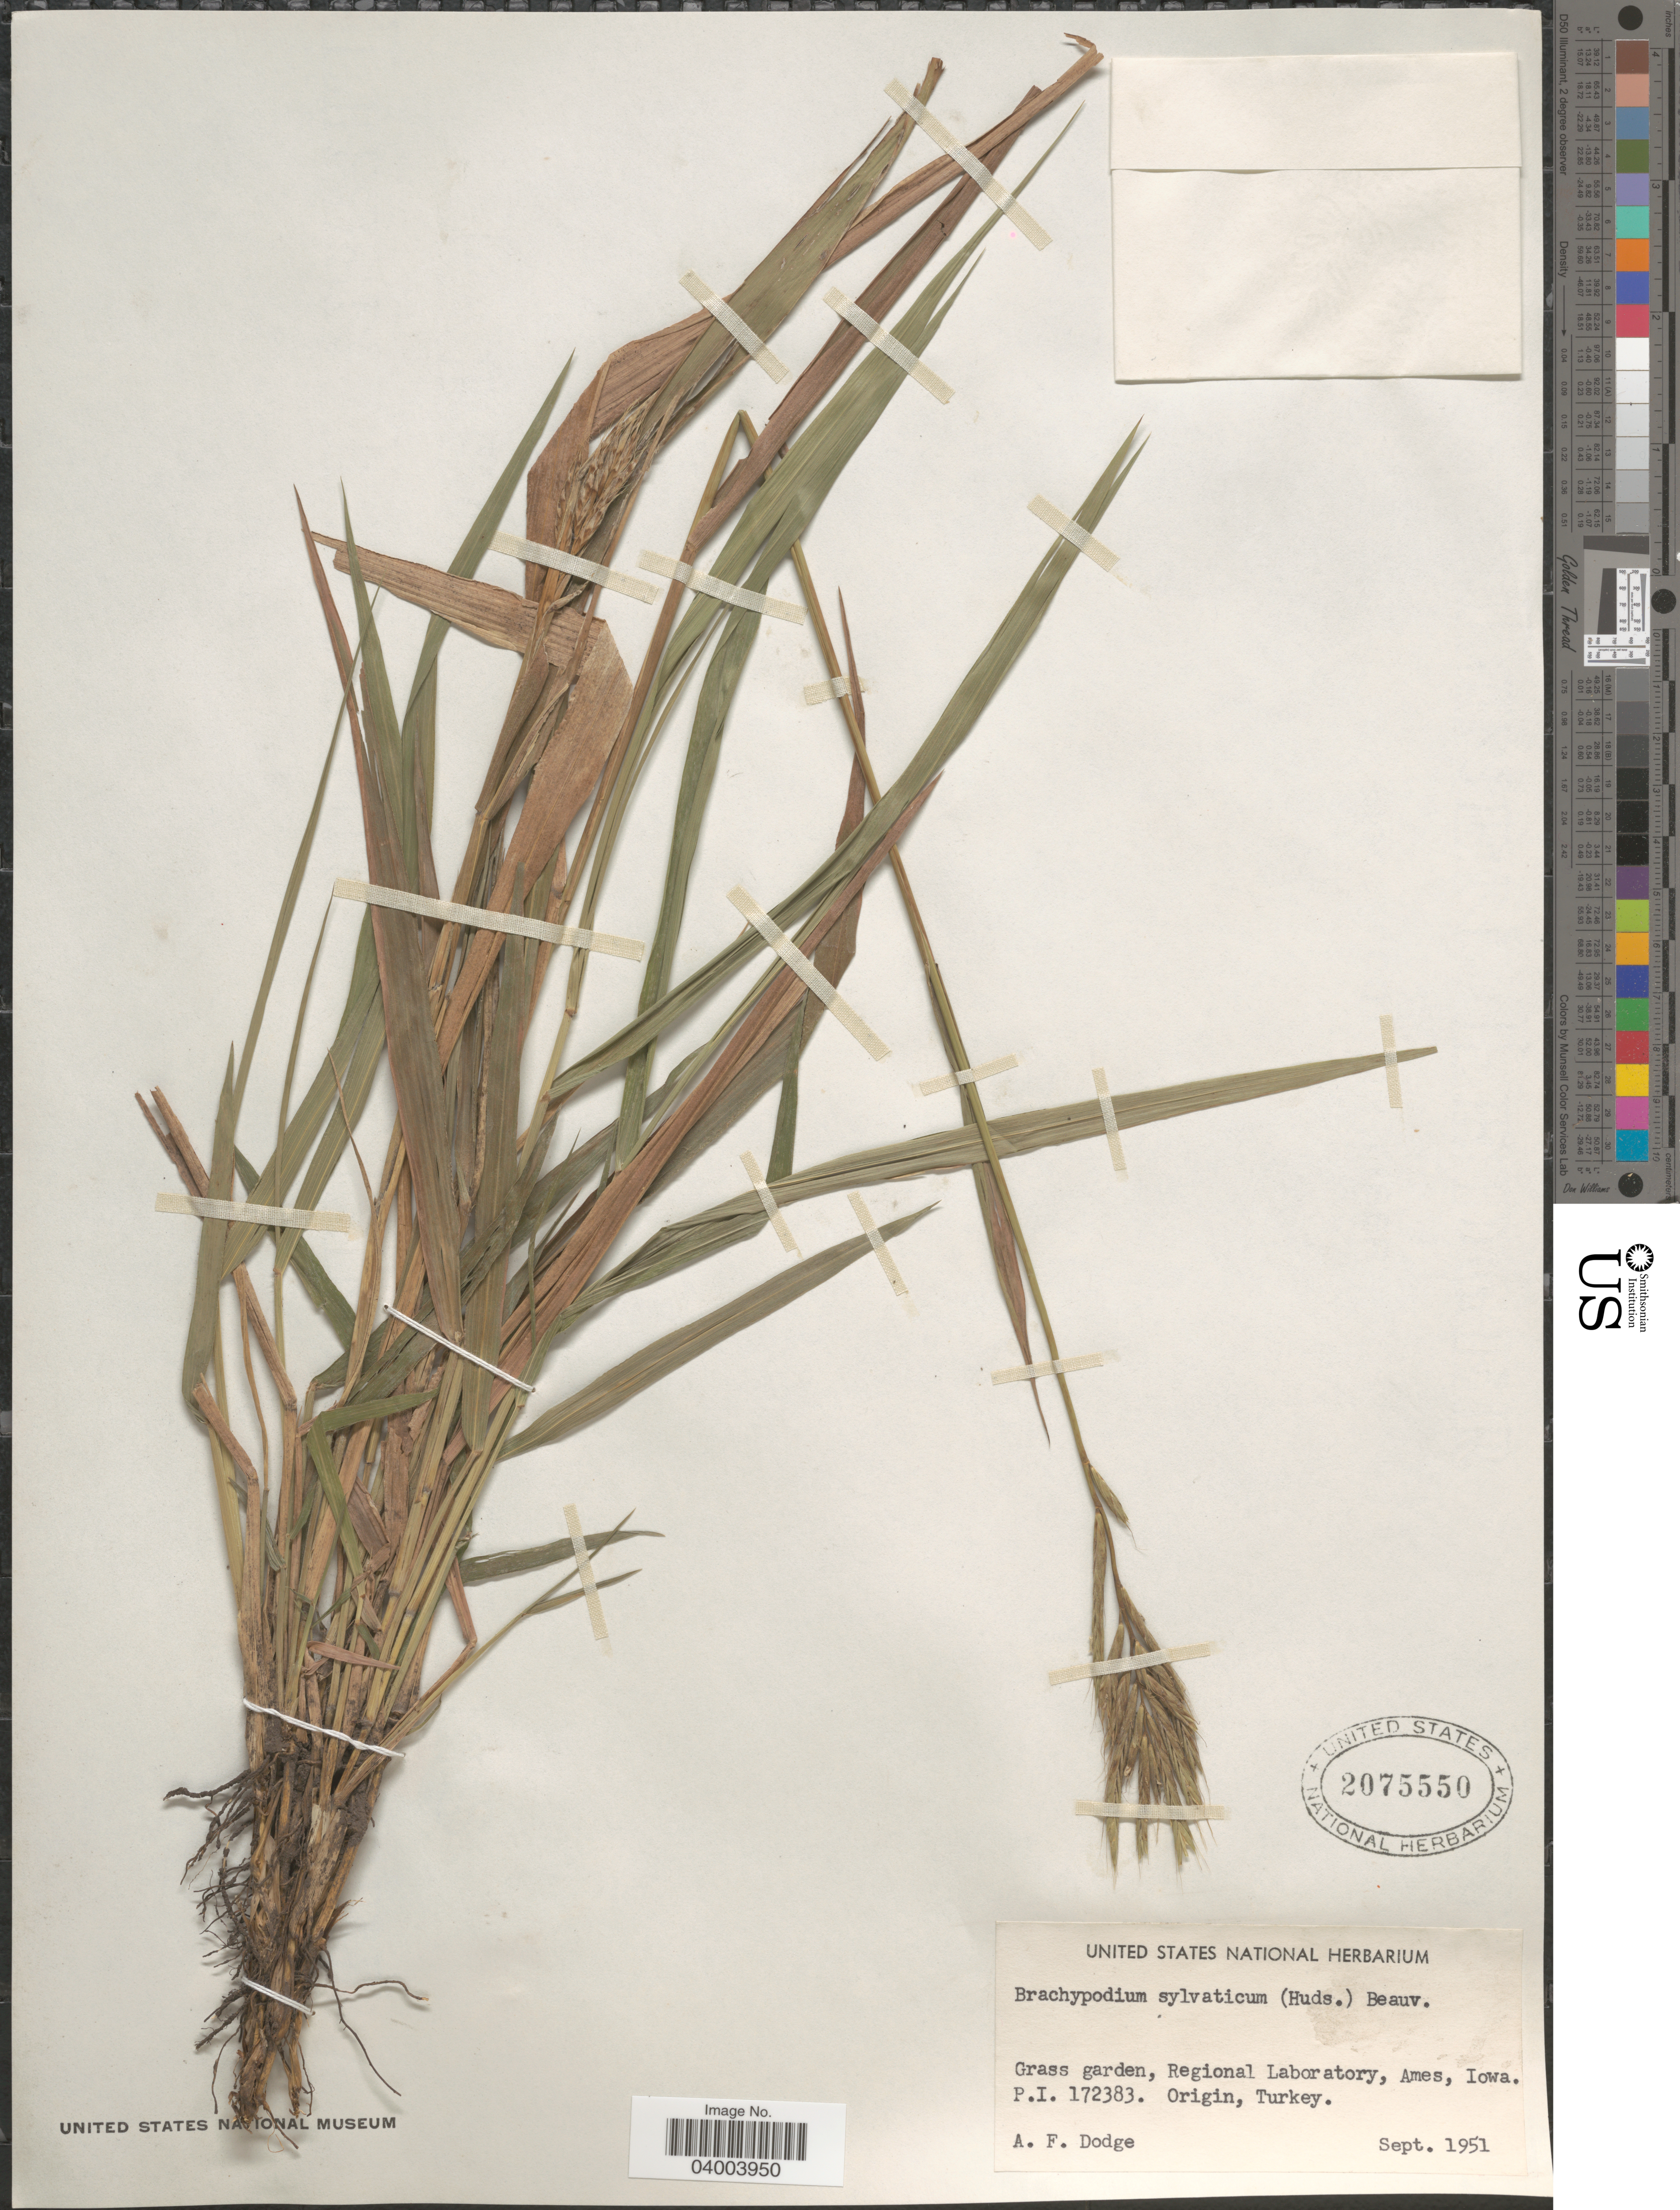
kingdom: Plantae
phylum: Tracheophyta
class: Liliopsida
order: Poales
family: Poaceae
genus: Brachypodium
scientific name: Brachypodium silvaticum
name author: (Huds.) P. Beauv.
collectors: A. Dodge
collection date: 1951-09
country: United States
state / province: Iowa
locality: Grass garden, Regional Laboratory, Ames.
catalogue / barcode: US 2075550